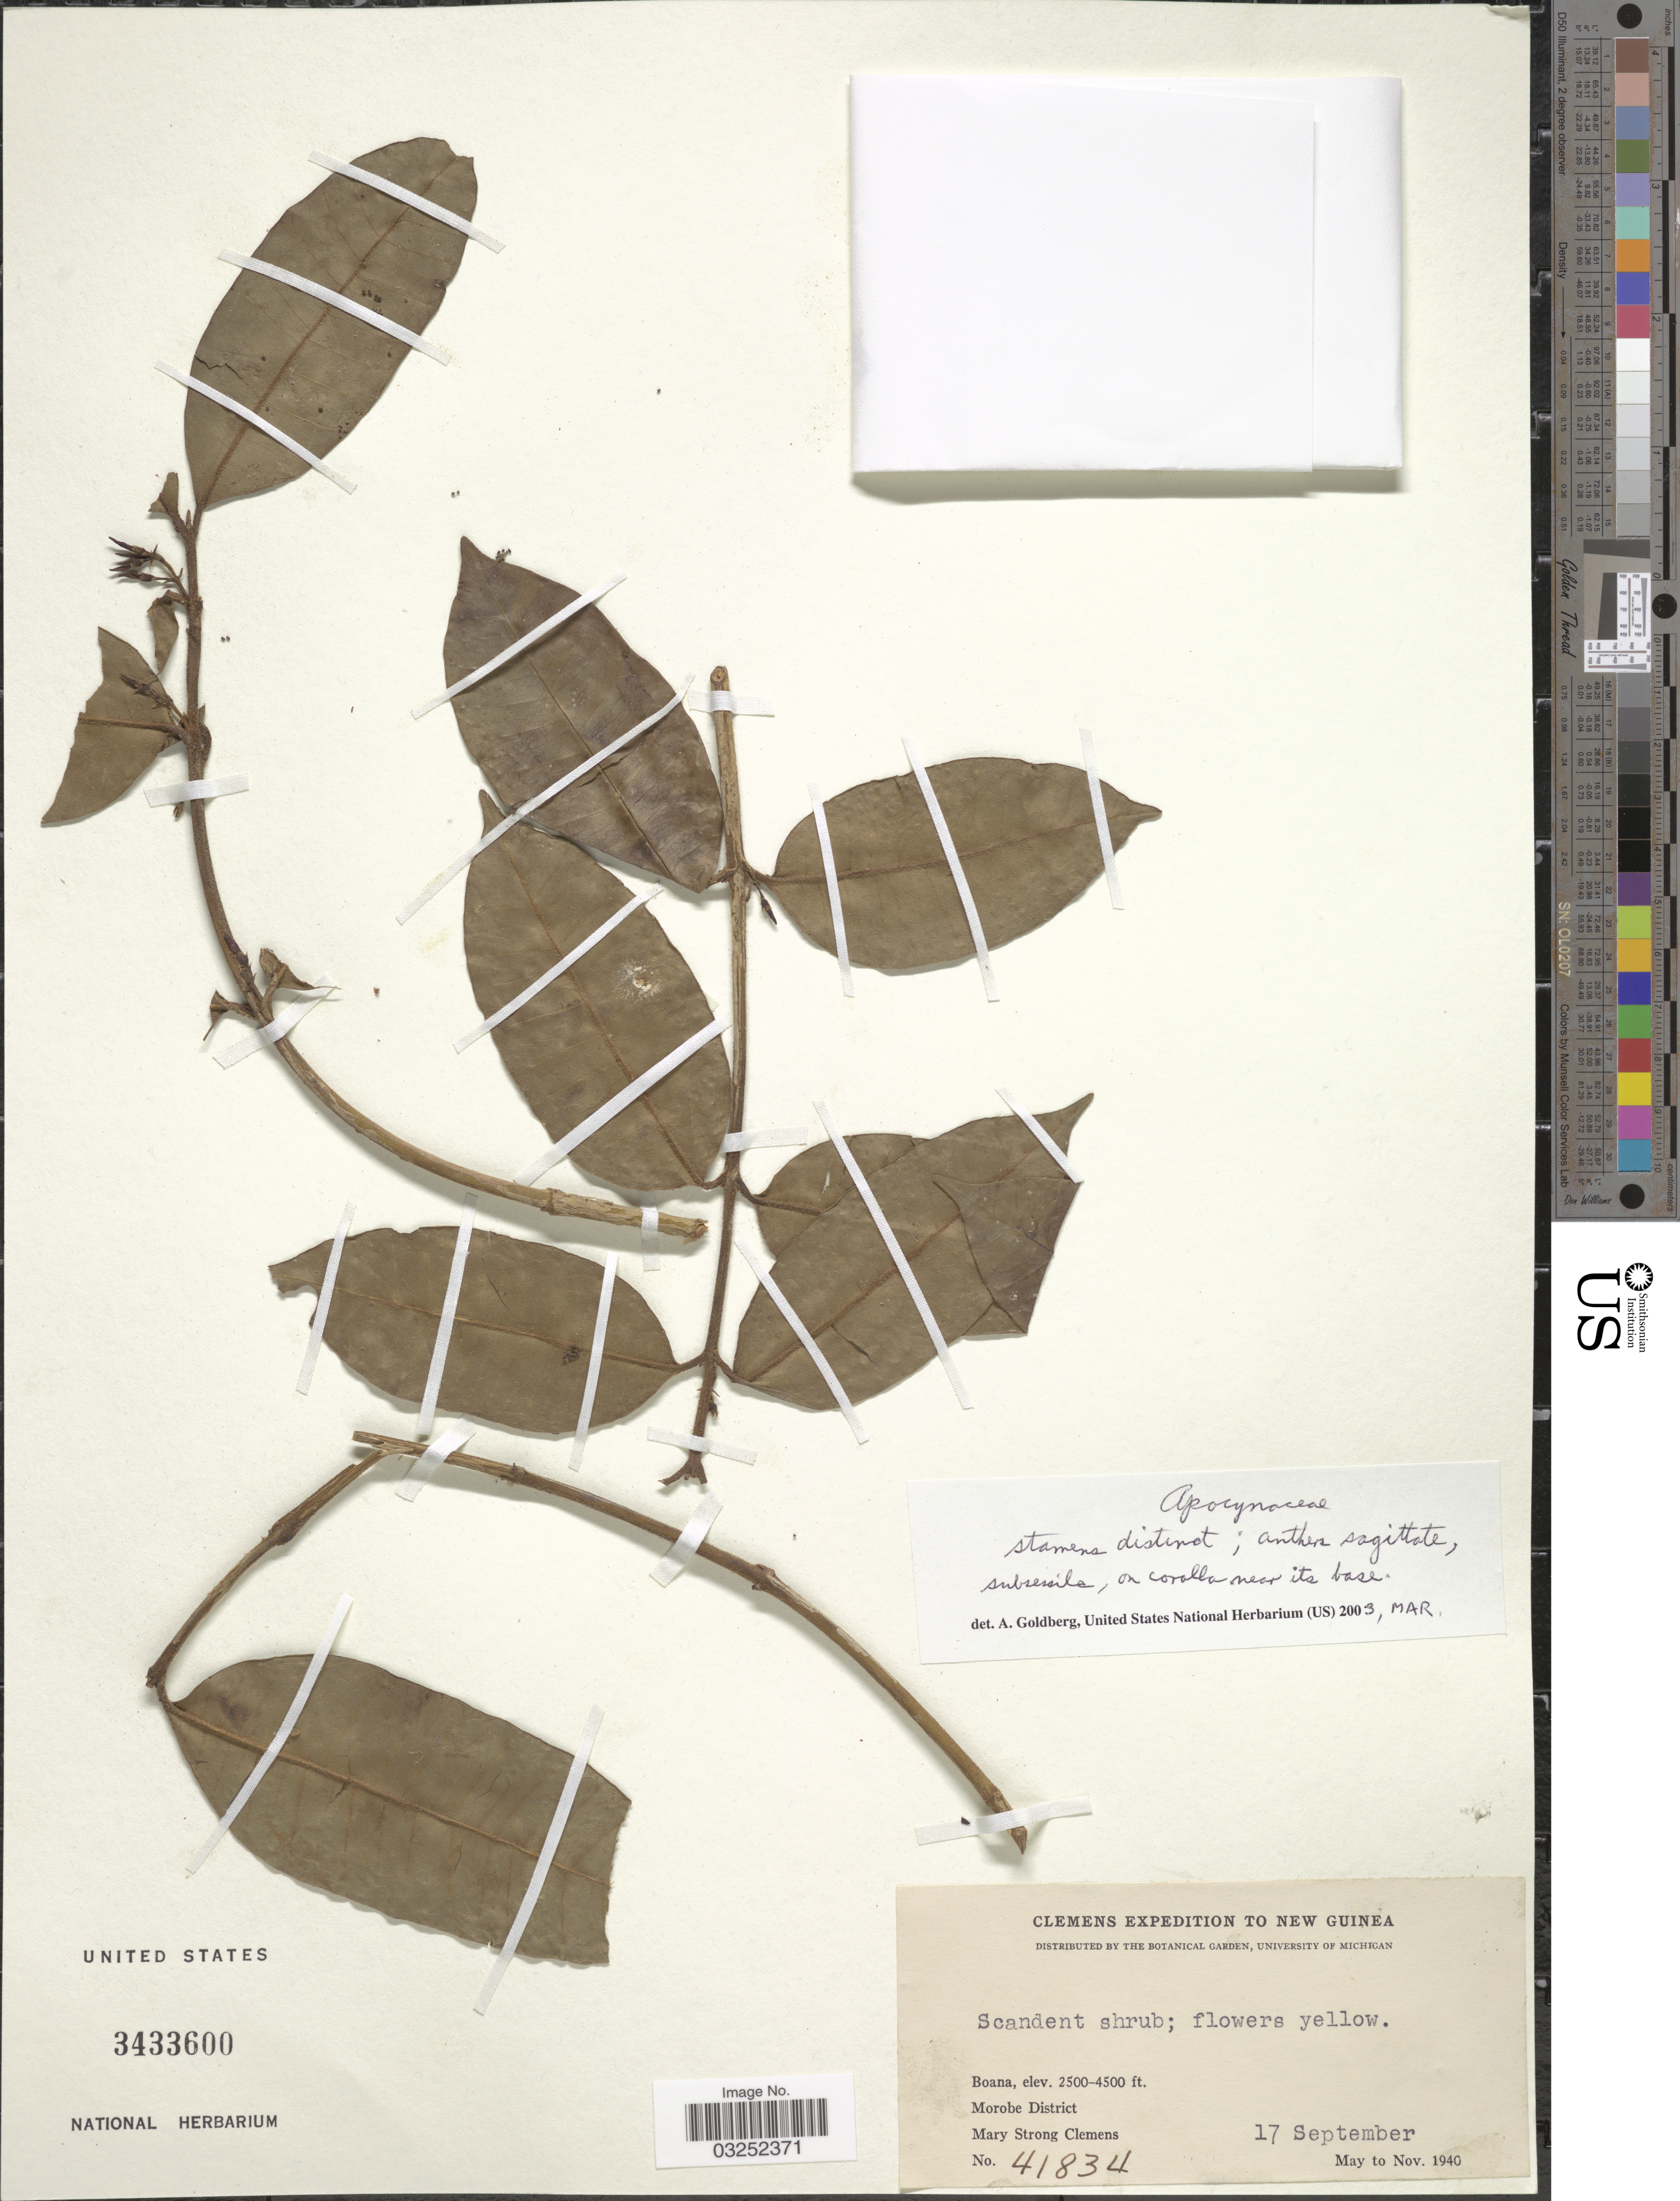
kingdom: Plantae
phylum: Tracheophyta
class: Magnoliopsida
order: Gentianales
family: Apocynaceae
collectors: M. S. Clemens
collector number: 41834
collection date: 1940-09-17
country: Papua New Guinea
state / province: Morobe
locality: New Guinea, Boana, Morobe District.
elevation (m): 762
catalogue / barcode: US 3433600